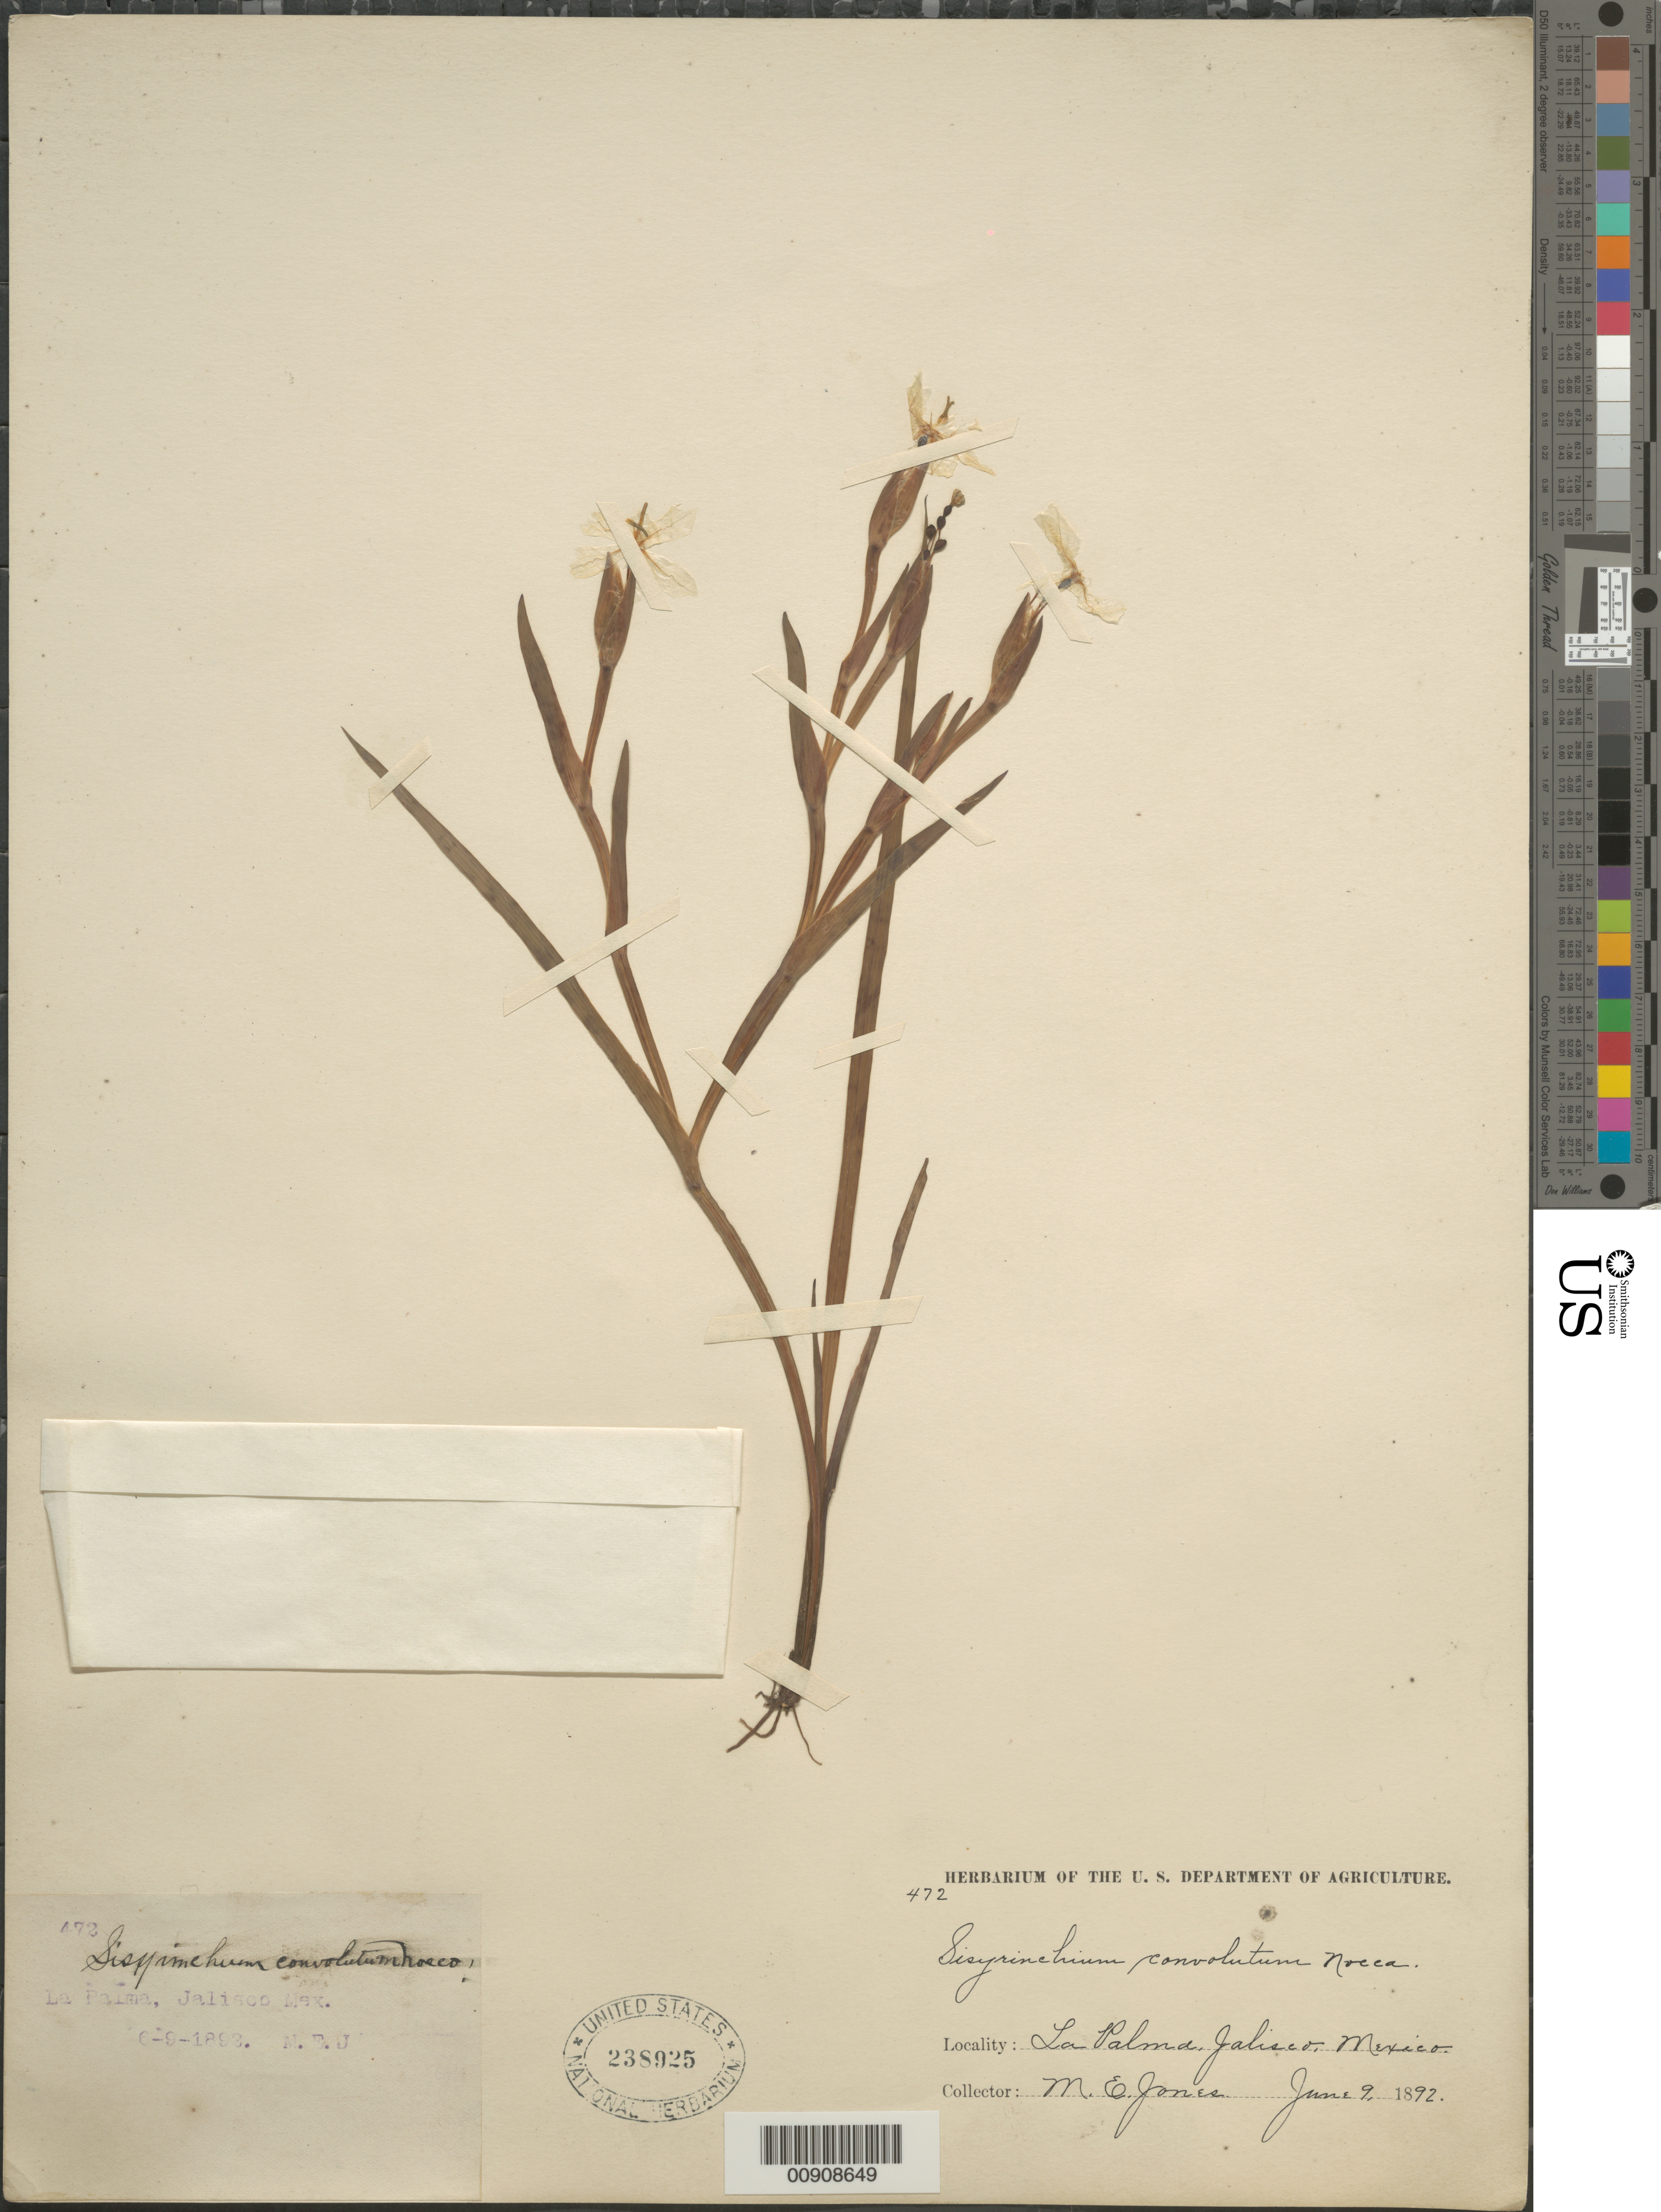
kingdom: Plantae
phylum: Tracheophyta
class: Liliopsida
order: Asparagales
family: Iridaceae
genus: Sisyrinchium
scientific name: Sisyrinchium convolutum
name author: Nocca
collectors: M. E. Jones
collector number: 472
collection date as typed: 09 Jun 1892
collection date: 1892-06-09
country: Mexico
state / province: Jalisco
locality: La Palma, Jalisco.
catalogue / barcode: US 238925